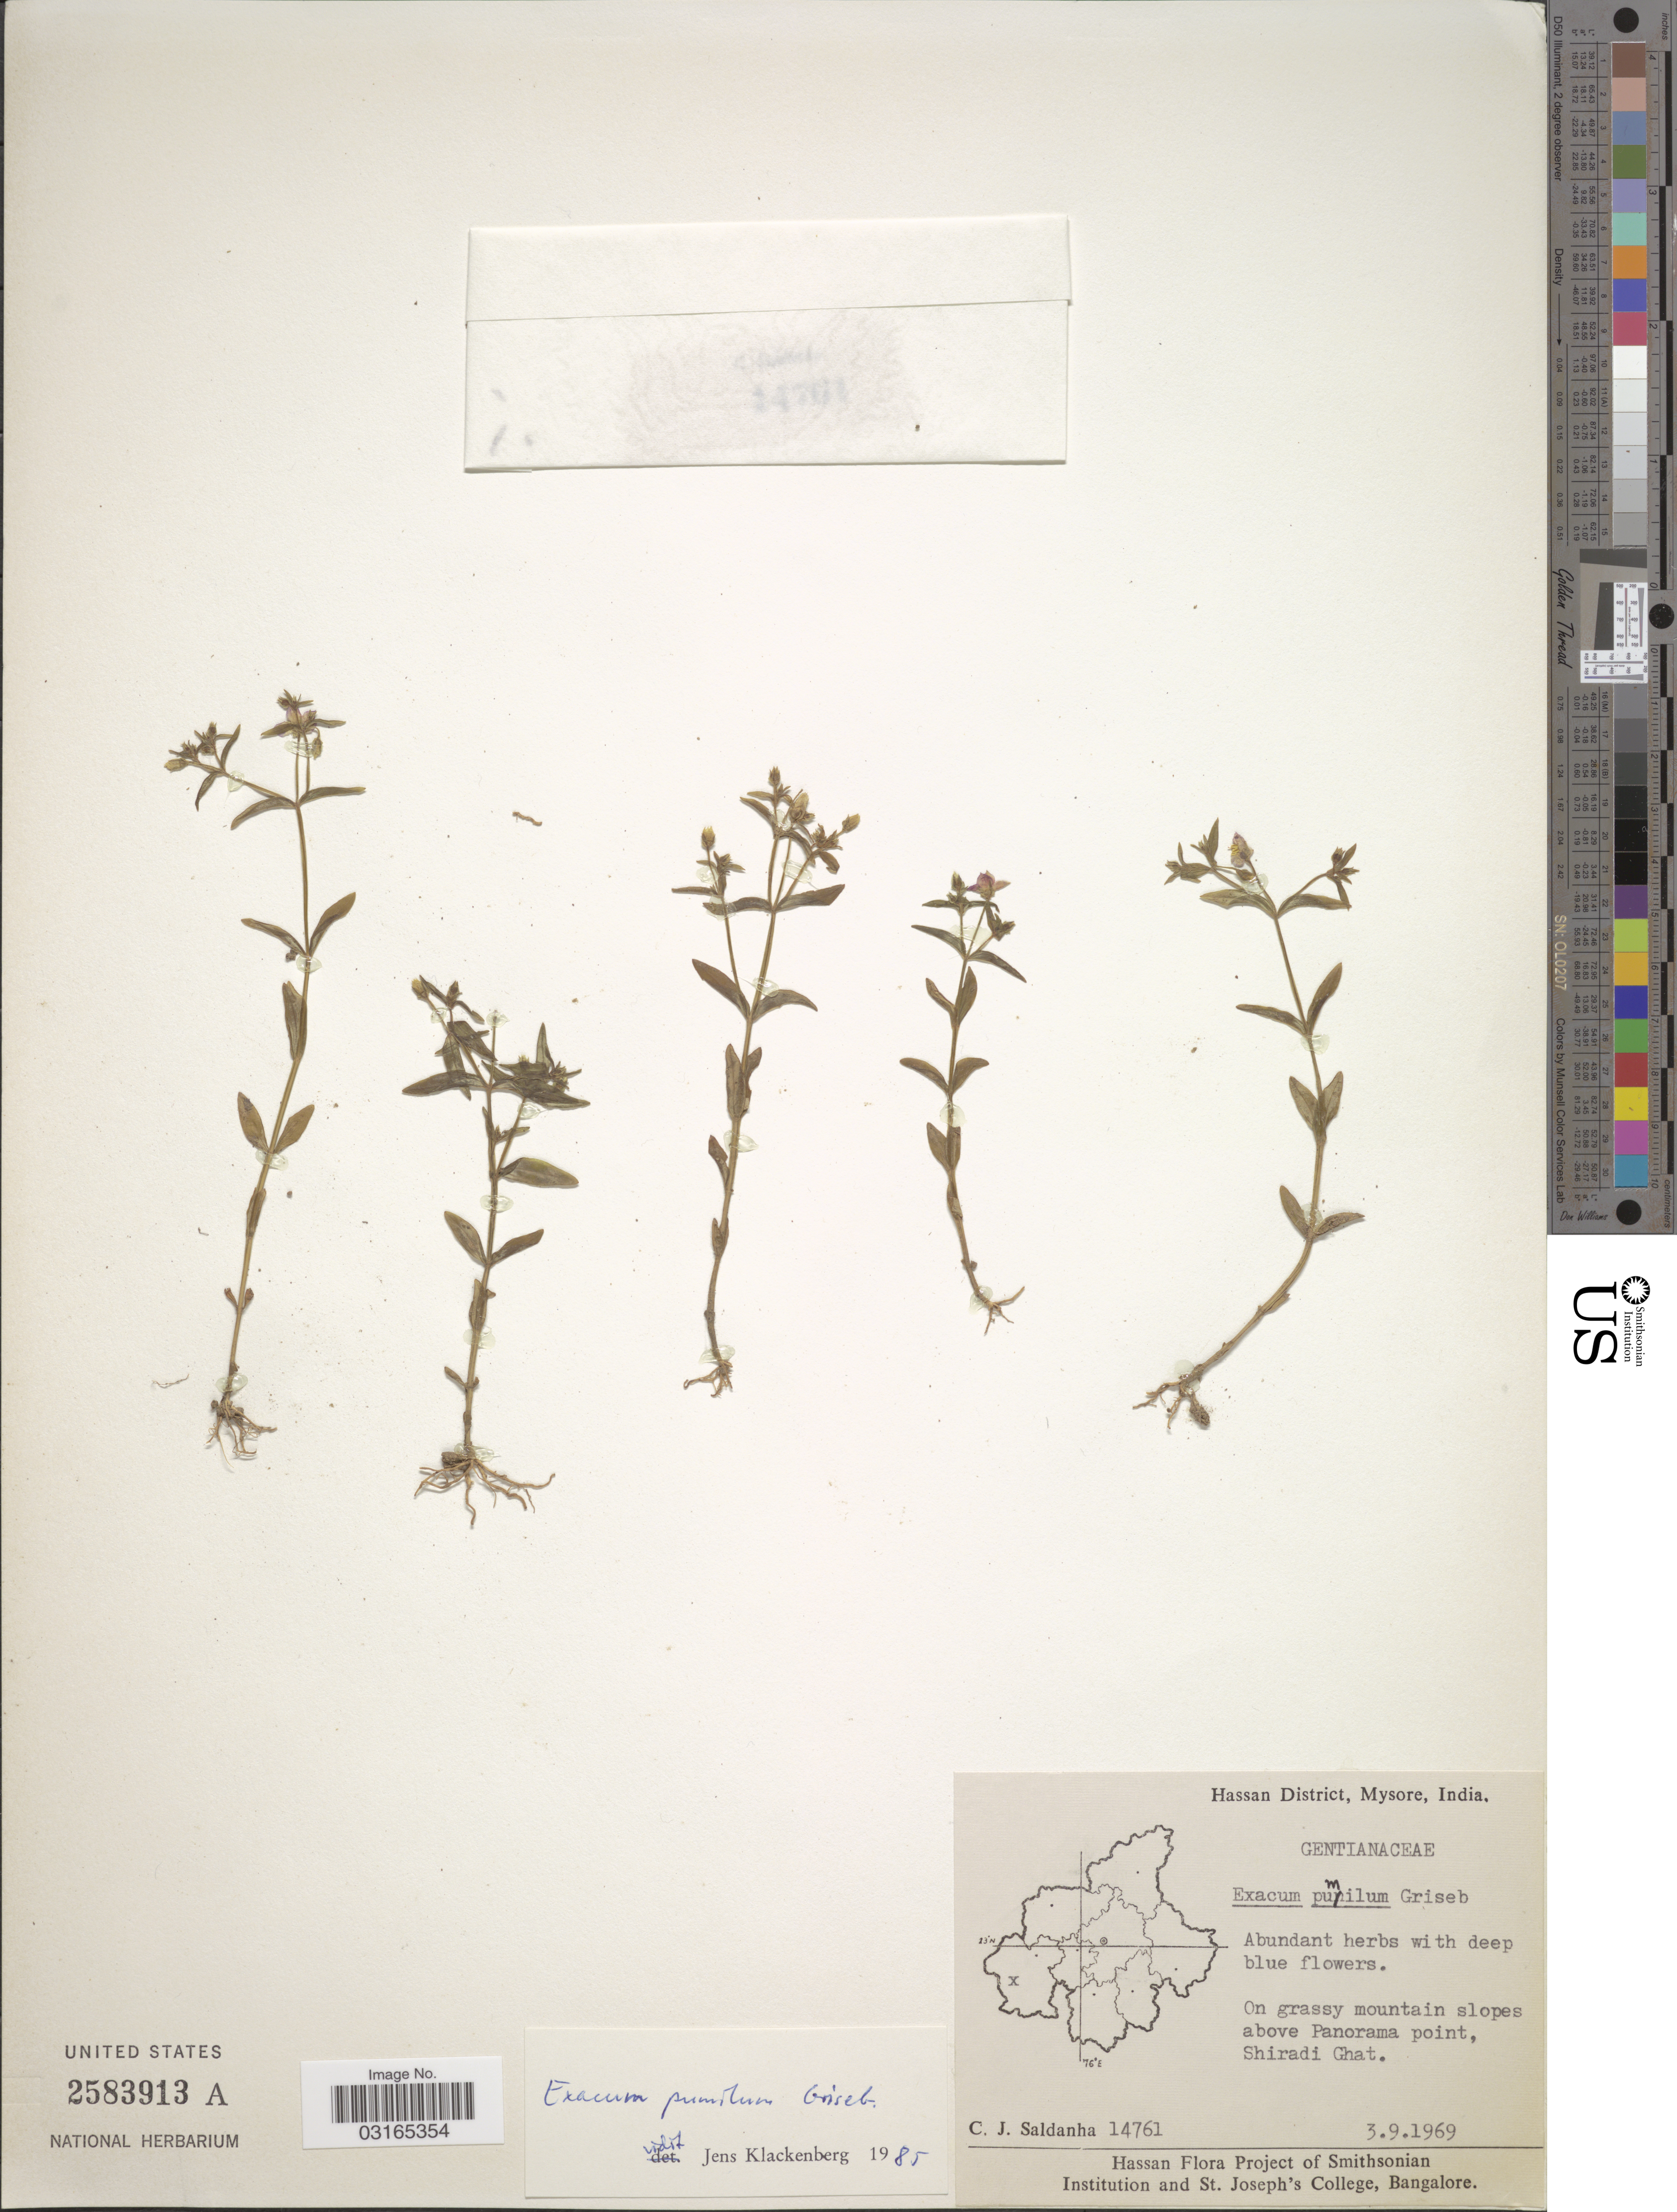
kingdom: Plantae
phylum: Tracheophyta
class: Magnoliopsida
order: Gentianales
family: Gentianaceae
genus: Exacum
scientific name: Exacum pumilum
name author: Griseb.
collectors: C. J. Saldanha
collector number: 14761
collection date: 1969-09-03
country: India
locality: Hassan District, Mysore. On grassy mountain slopes above Panorama point, Shiradi Ghat.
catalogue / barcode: US 2583913A